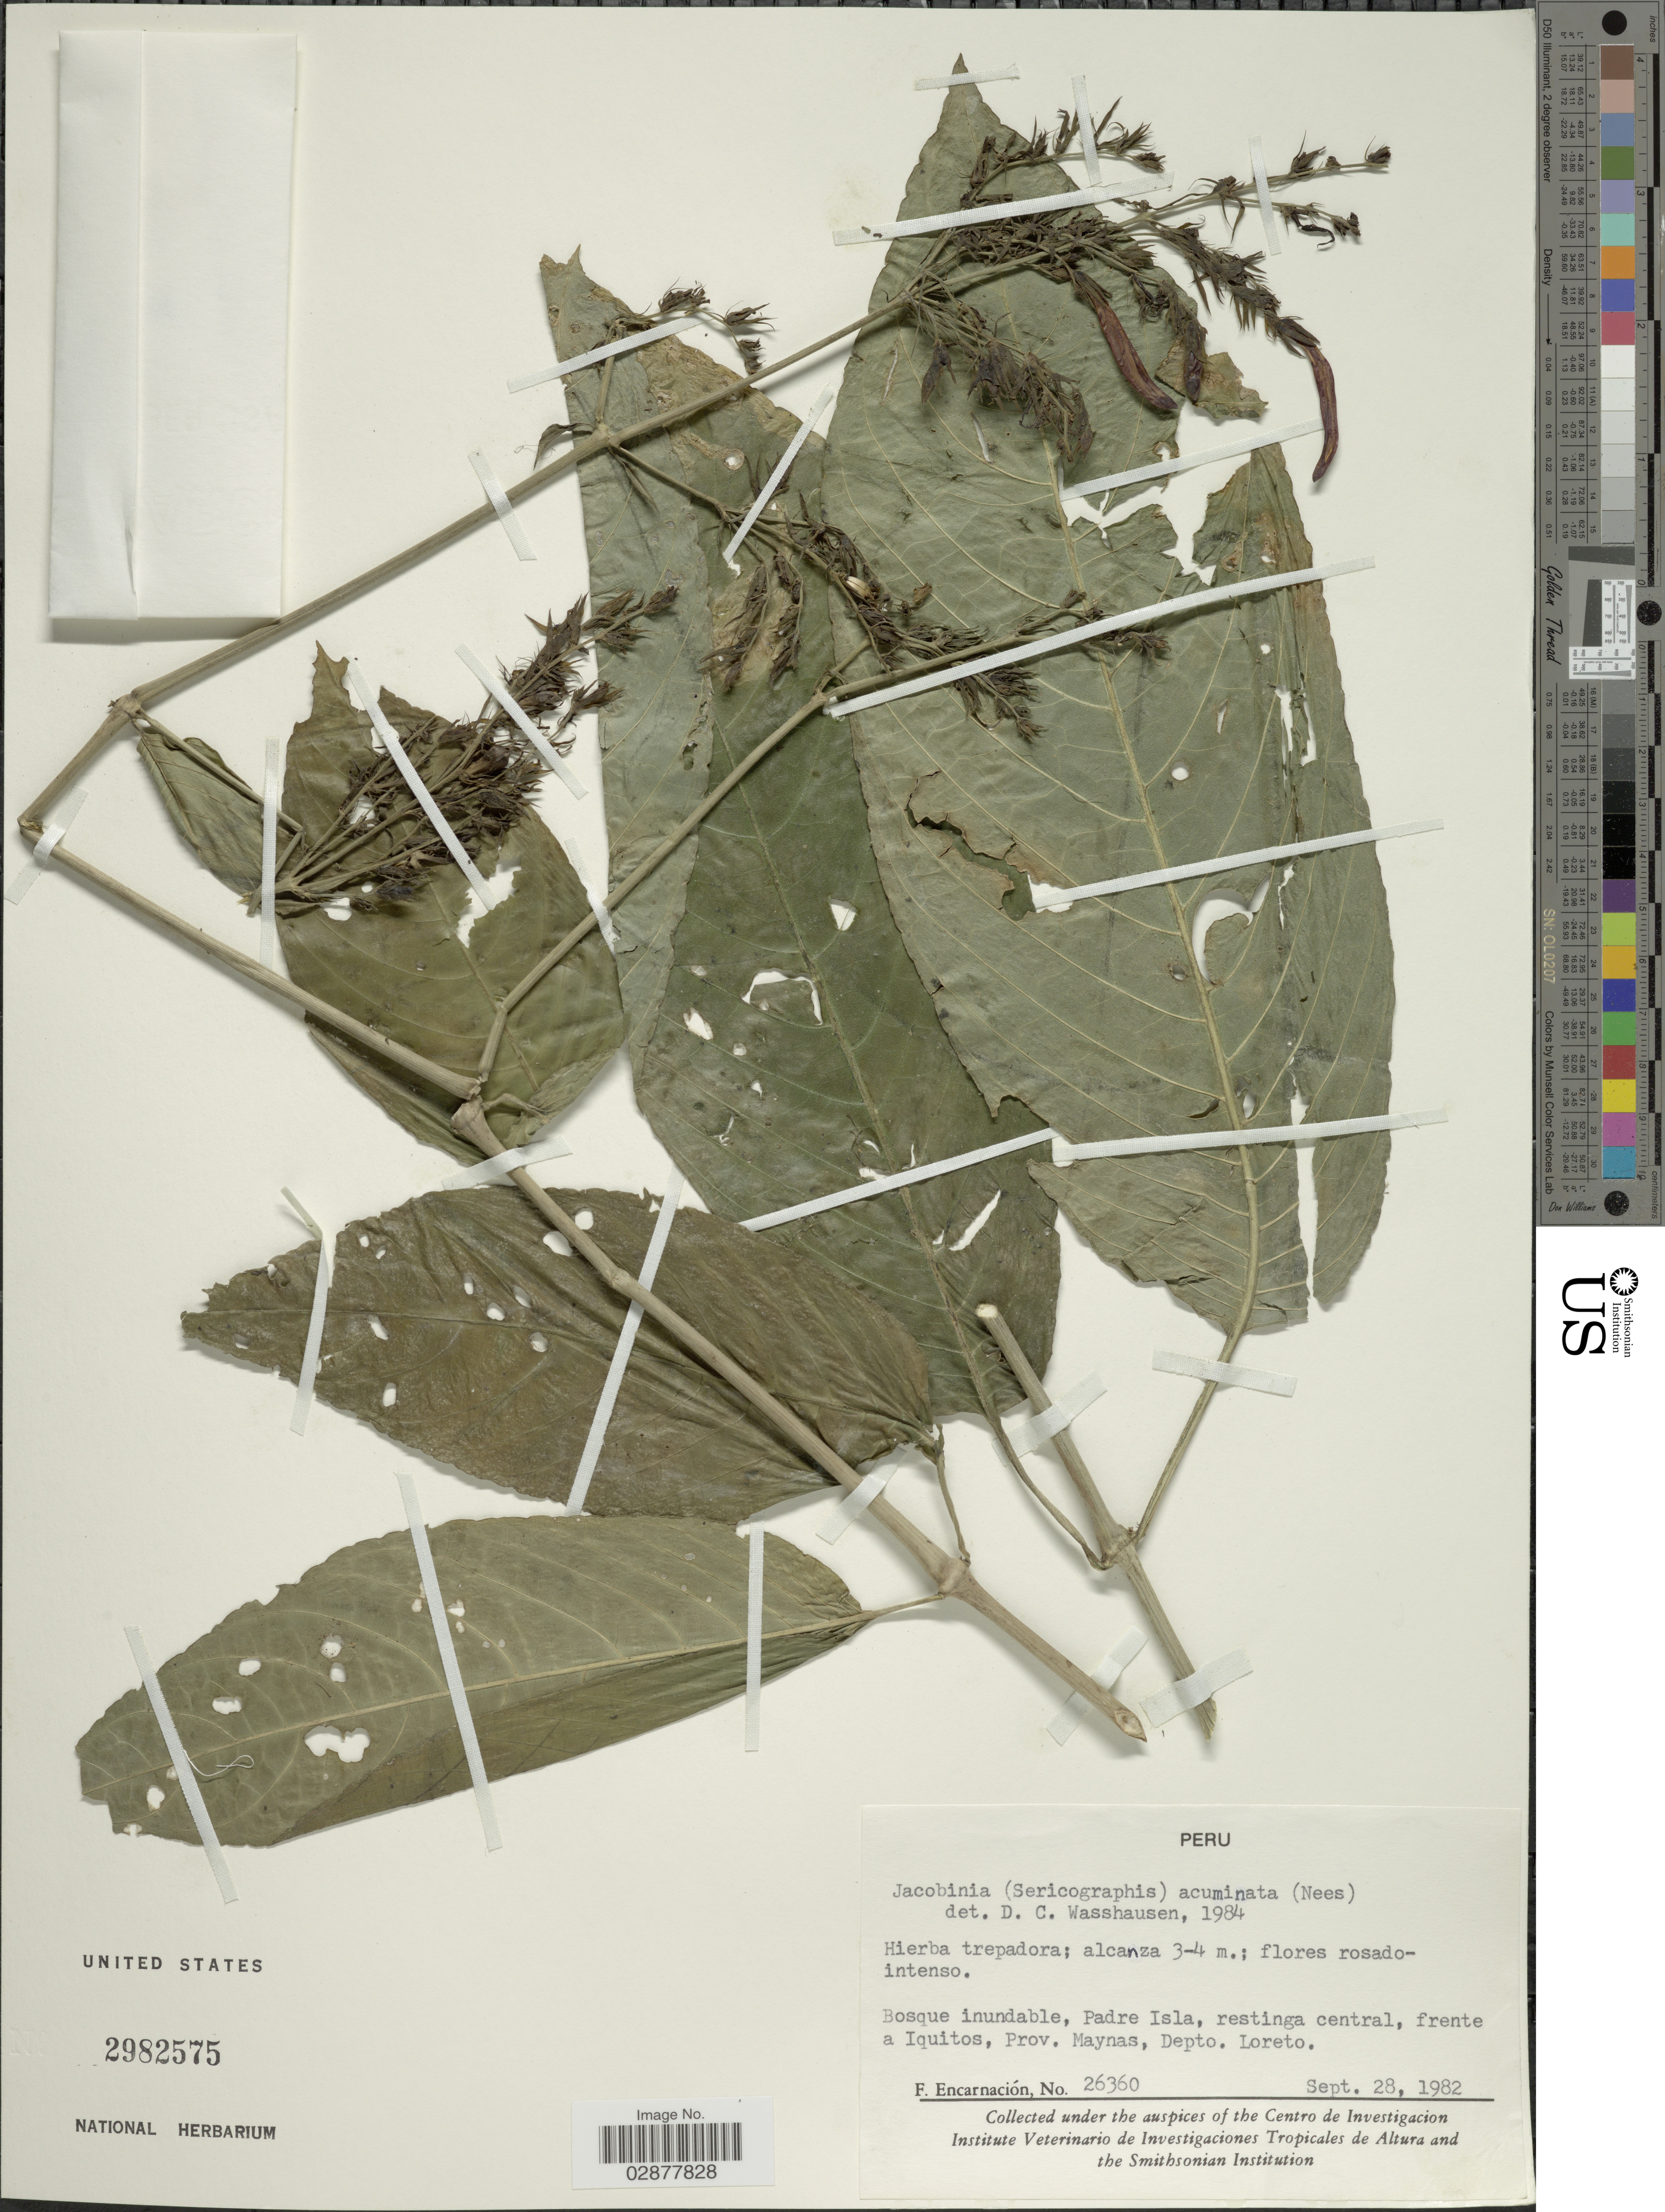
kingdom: Plantae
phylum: Tracheophyta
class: Magnoliopsida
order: Lamiales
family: Acanthaceae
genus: Justicia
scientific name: Justicia calycina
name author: (Nees) V.A.W. Graham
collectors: F. Encarnación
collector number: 26360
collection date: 1982-09-28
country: Peru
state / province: Loreto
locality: Padre Isla, restinga central, frente a Iquitos, Prov. Maynas, Depto. Loreto.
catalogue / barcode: US 2982575